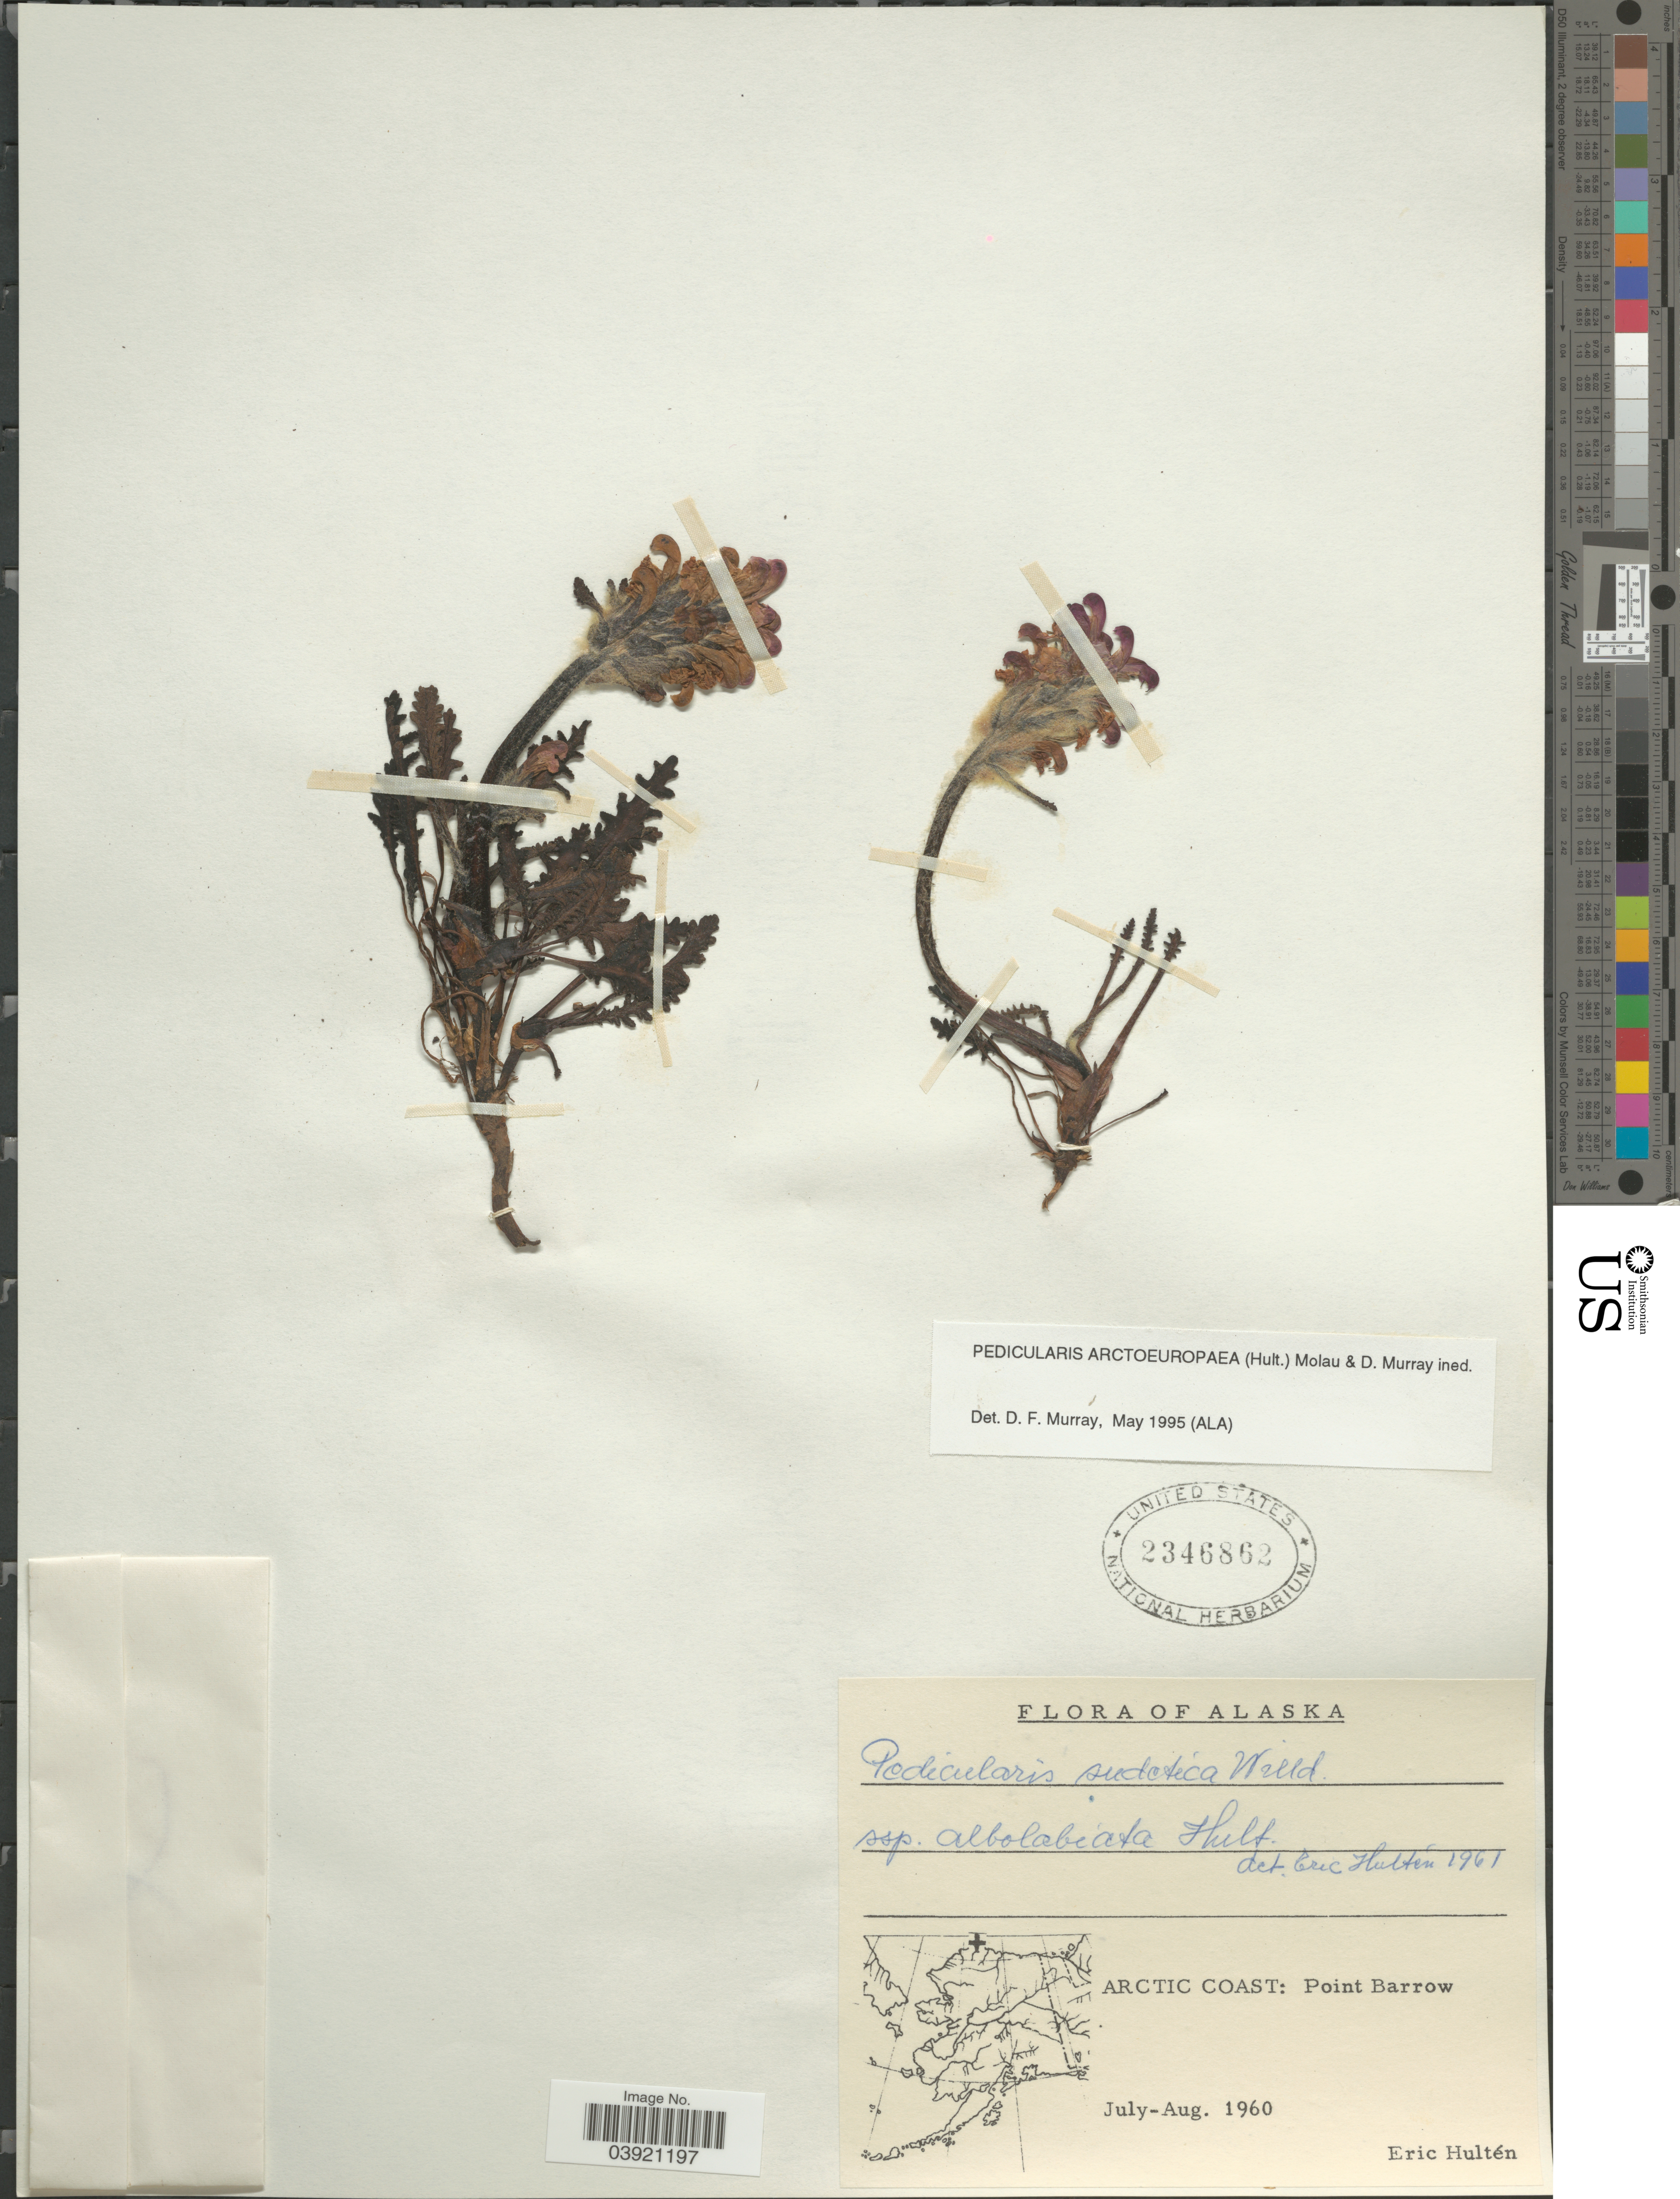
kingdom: Plantae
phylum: Tracheophyta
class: Magnoliopsida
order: Lamiales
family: Orobanchaceae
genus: Pedicularis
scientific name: Pedicularis arctoeuropaea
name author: (Hultén) Molau & D.F. Murray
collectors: E. G. Hultén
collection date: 1960-07/1960-08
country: United States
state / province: Alaska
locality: Arctic Coast: Point Barrow.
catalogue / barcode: US 2346862